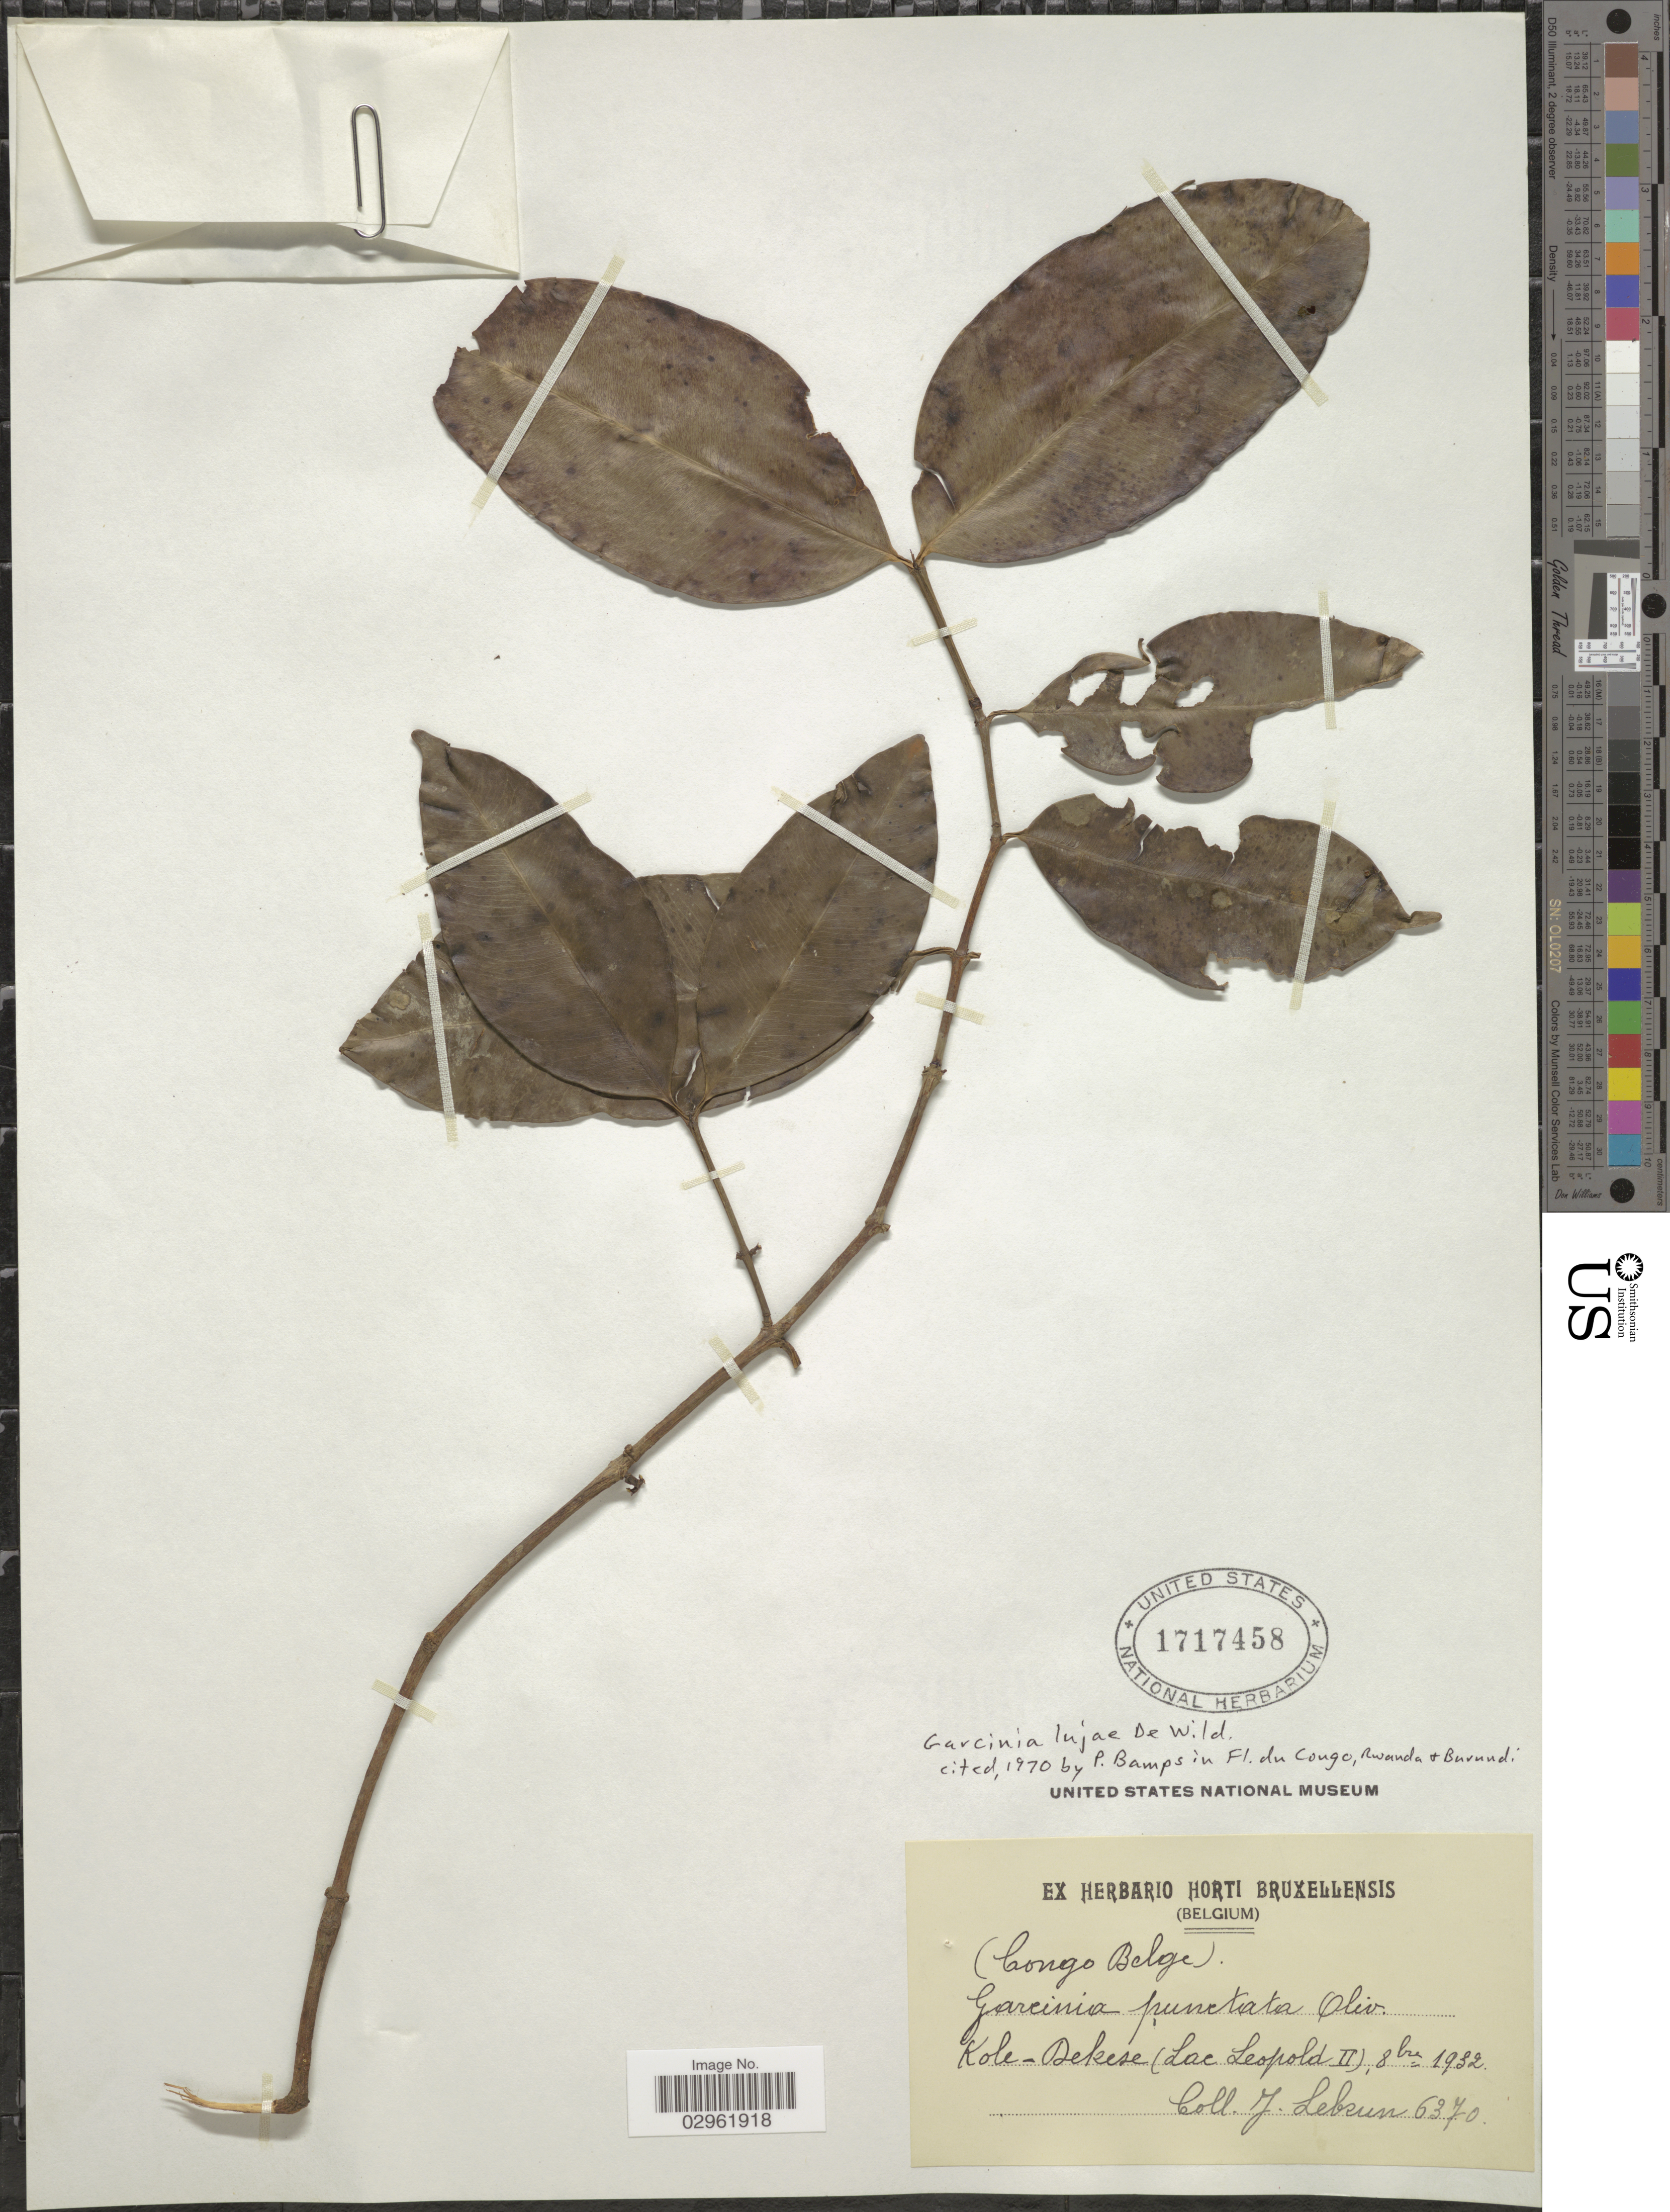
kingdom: Plantae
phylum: Tracheophyta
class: Magnoliopsida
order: Malpighiales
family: Clusiaceae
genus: Garcinia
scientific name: Garcinia lujae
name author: De Wild.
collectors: J. A. Lebrun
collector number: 6370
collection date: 1932-10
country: Congo, Democratic Republic of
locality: Congo Belge, Kole-Dekese (Lac Leopold II).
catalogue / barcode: US 1717458